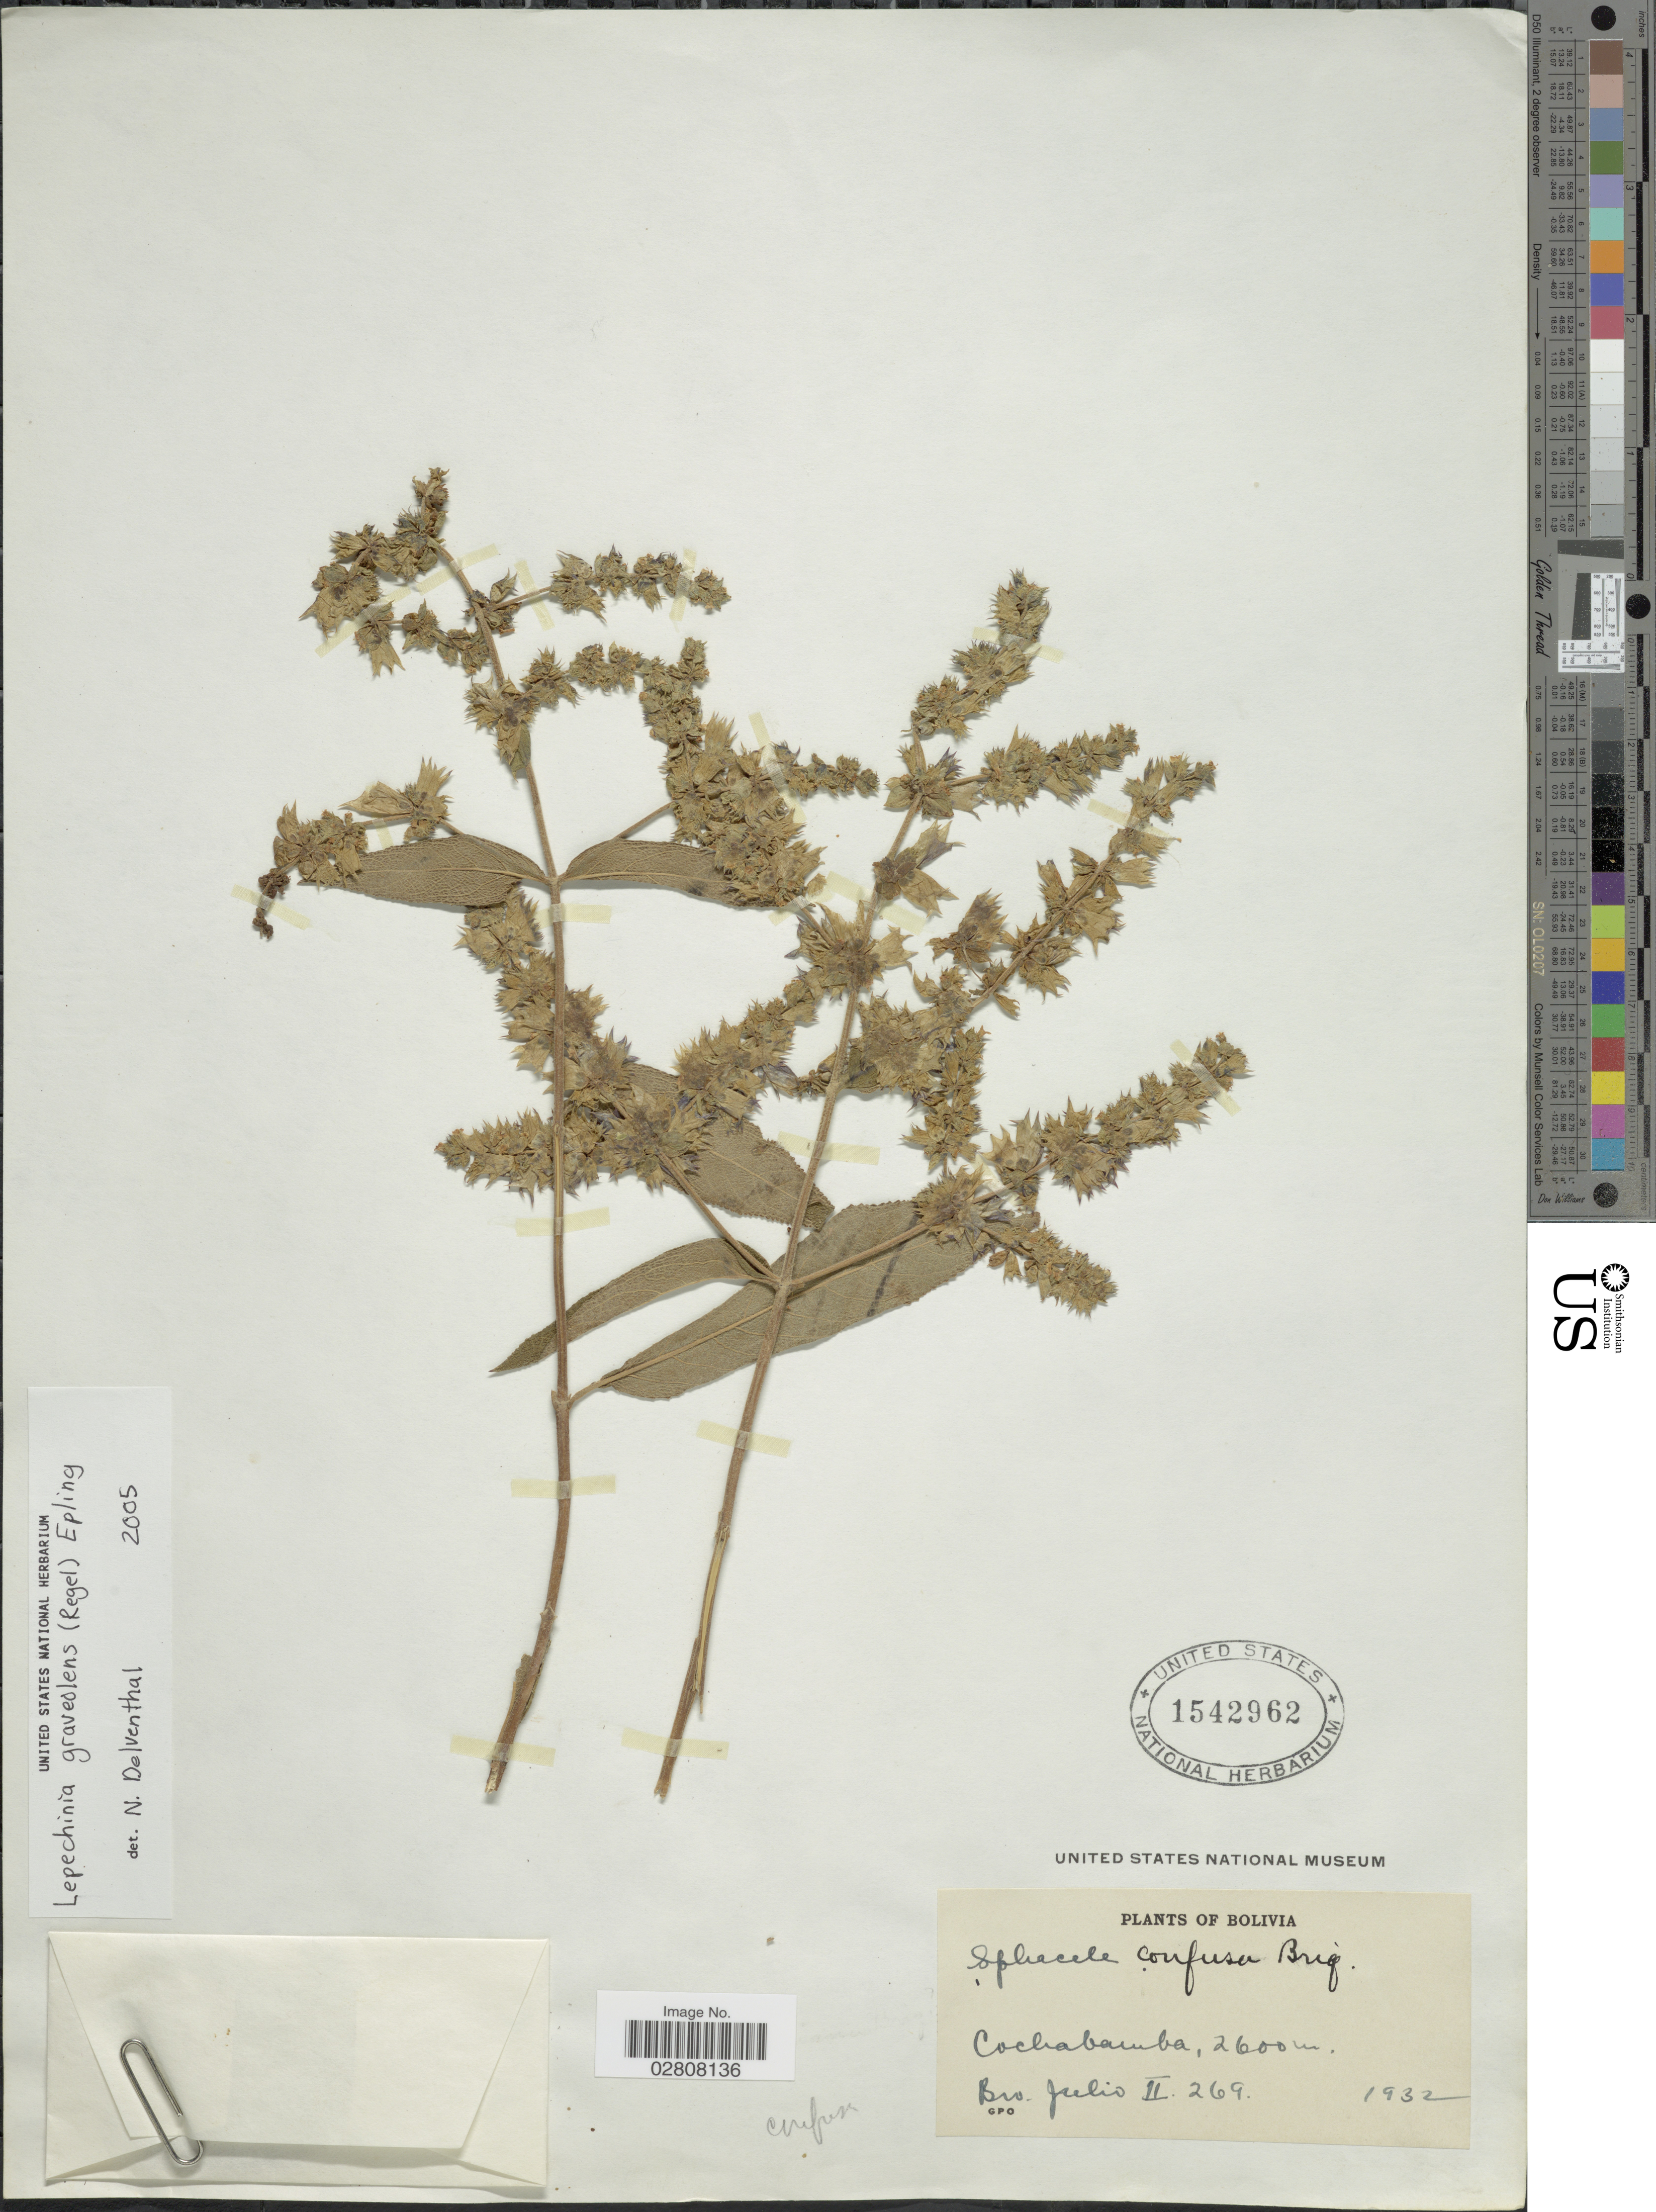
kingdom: Plantae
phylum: Tracheophyta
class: Magnoliopsida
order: Lamiales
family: Lamiaceae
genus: Lepechinia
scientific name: Lepechinia graveolens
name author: (Regel) Epling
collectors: Bro. Julio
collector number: II269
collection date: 1932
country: Bolivia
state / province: Cochabamba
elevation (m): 2600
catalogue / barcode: US 1542962